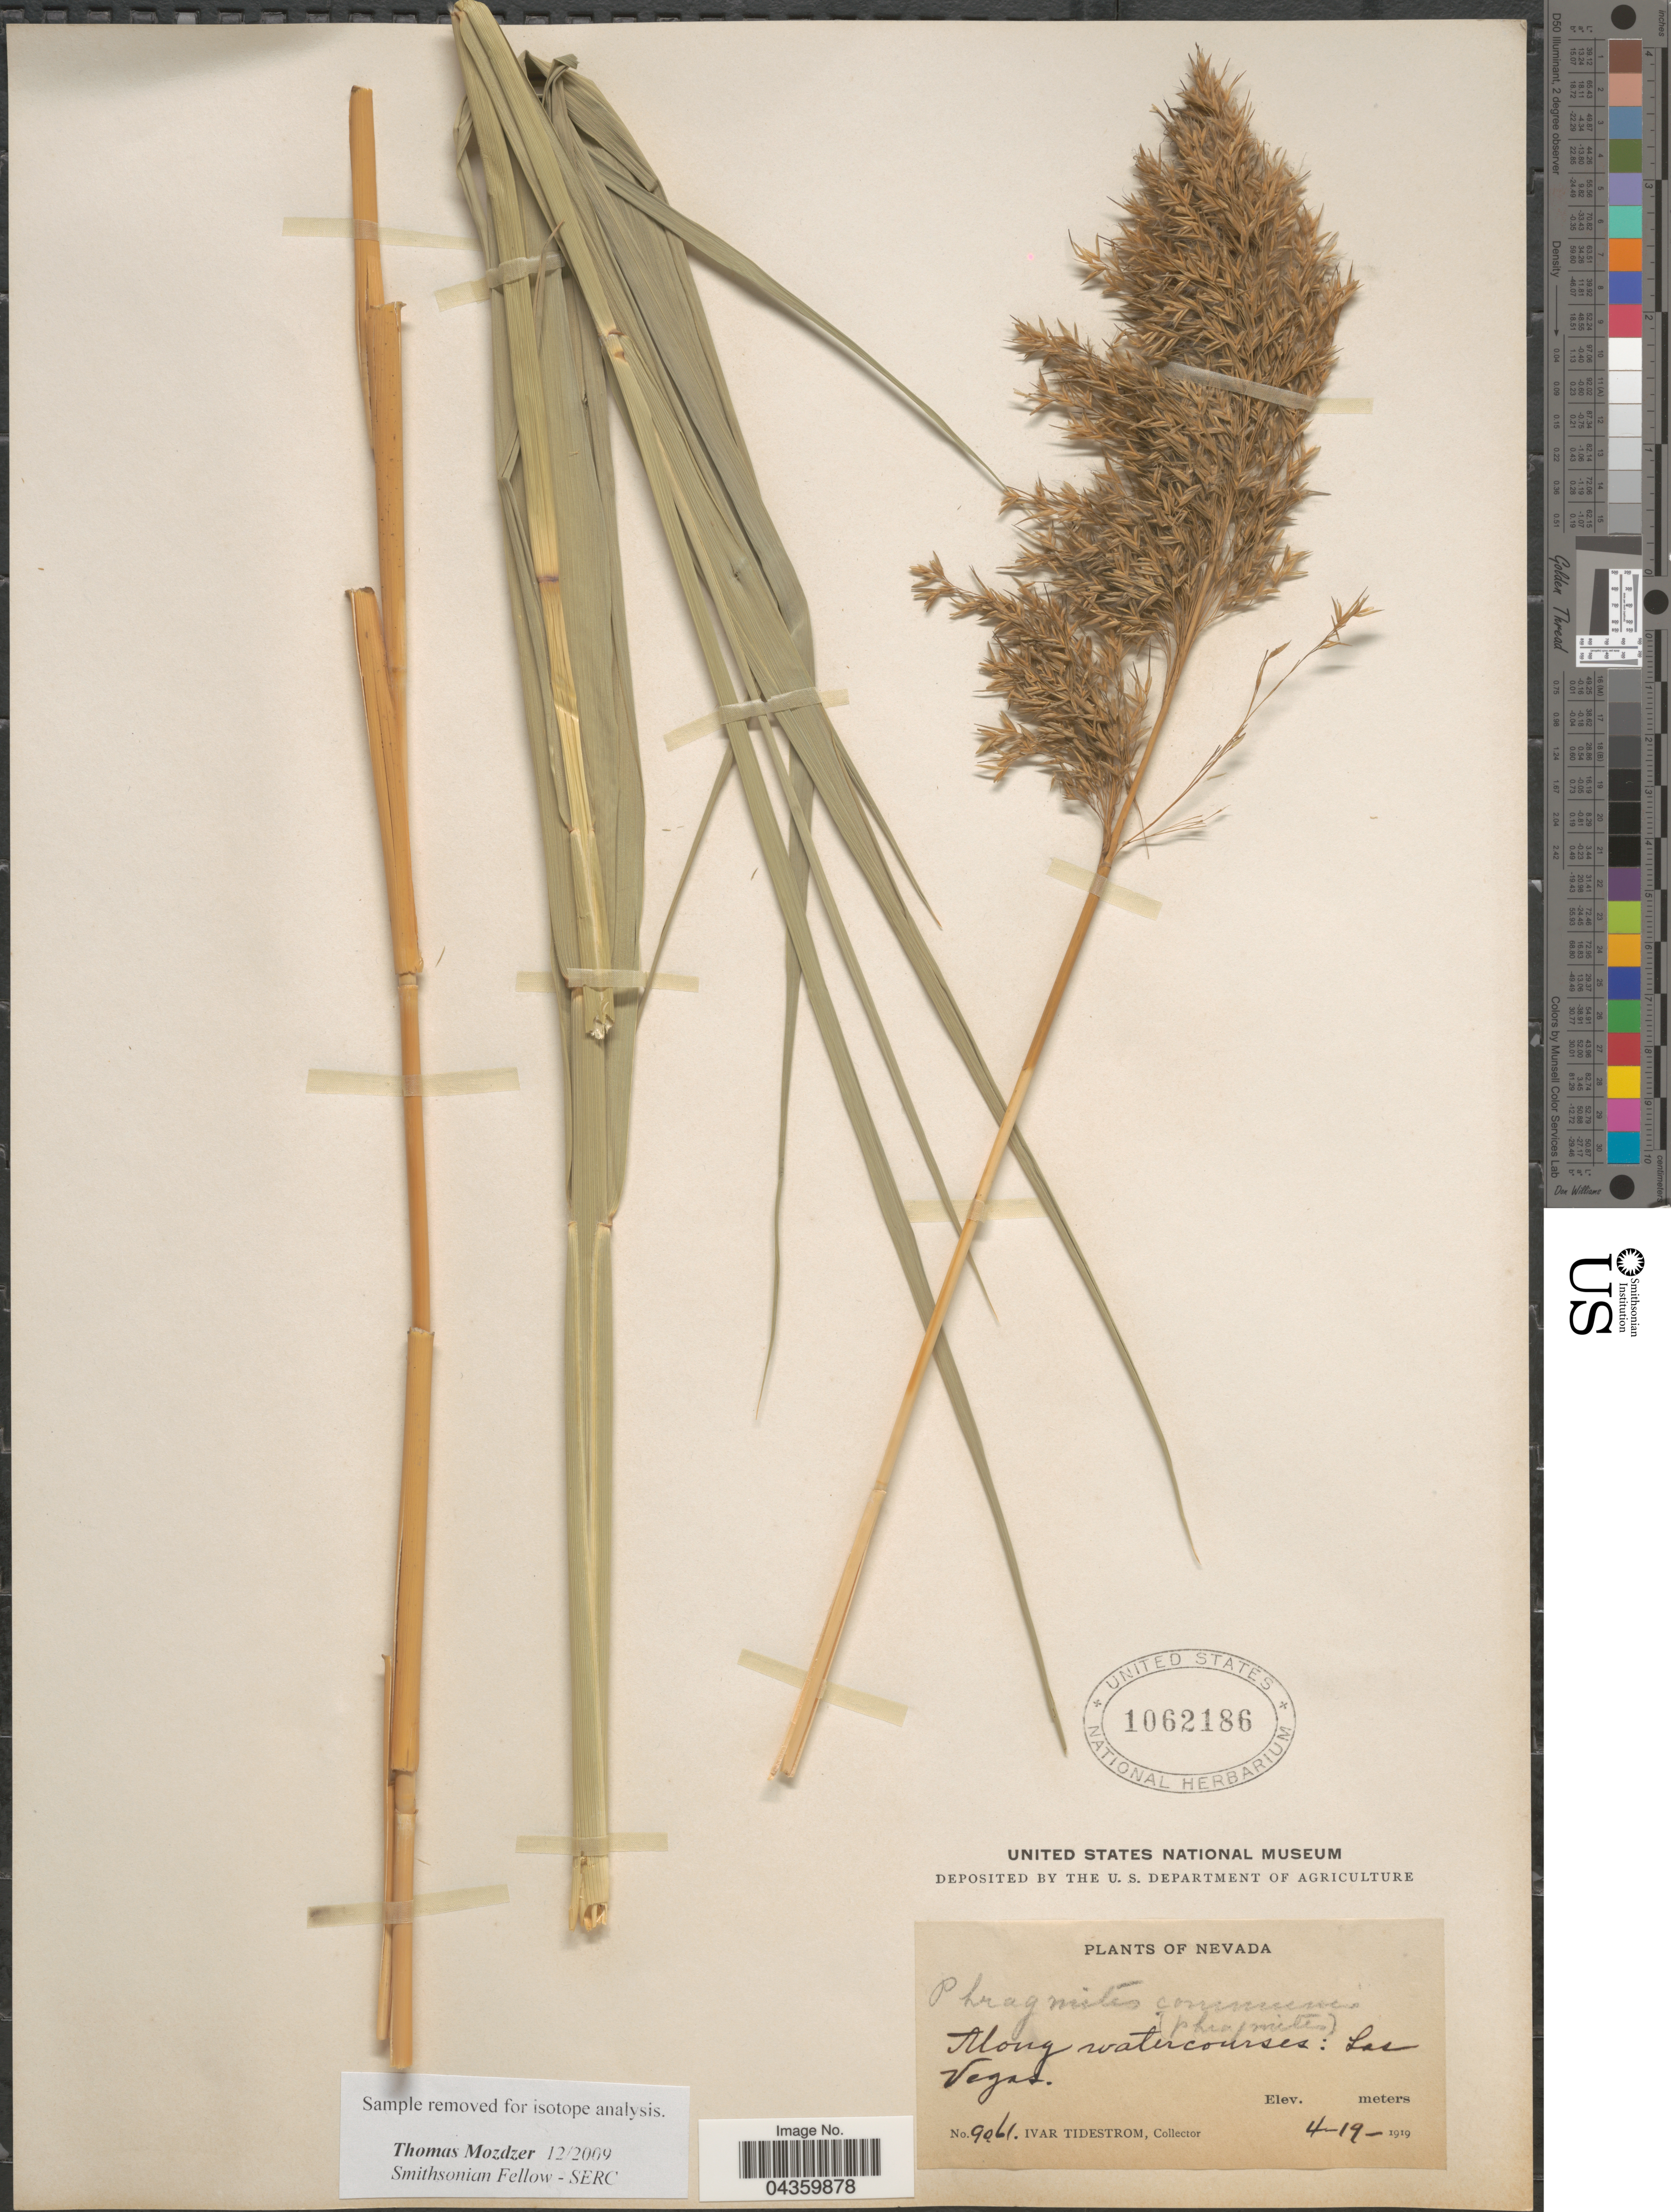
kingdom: Plantae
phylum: Tracheophyta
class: Liliopsida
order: Poales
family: Poaceae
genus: Phragmites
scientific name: Phragmites australis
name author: (Cav.) Trin. ex Steud.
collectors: I. F. Tidestrom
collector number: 9061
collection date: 1919-04-19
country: United States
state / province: Nevada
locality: Along watercourses; Las Vegas.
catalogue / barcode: US 1062186